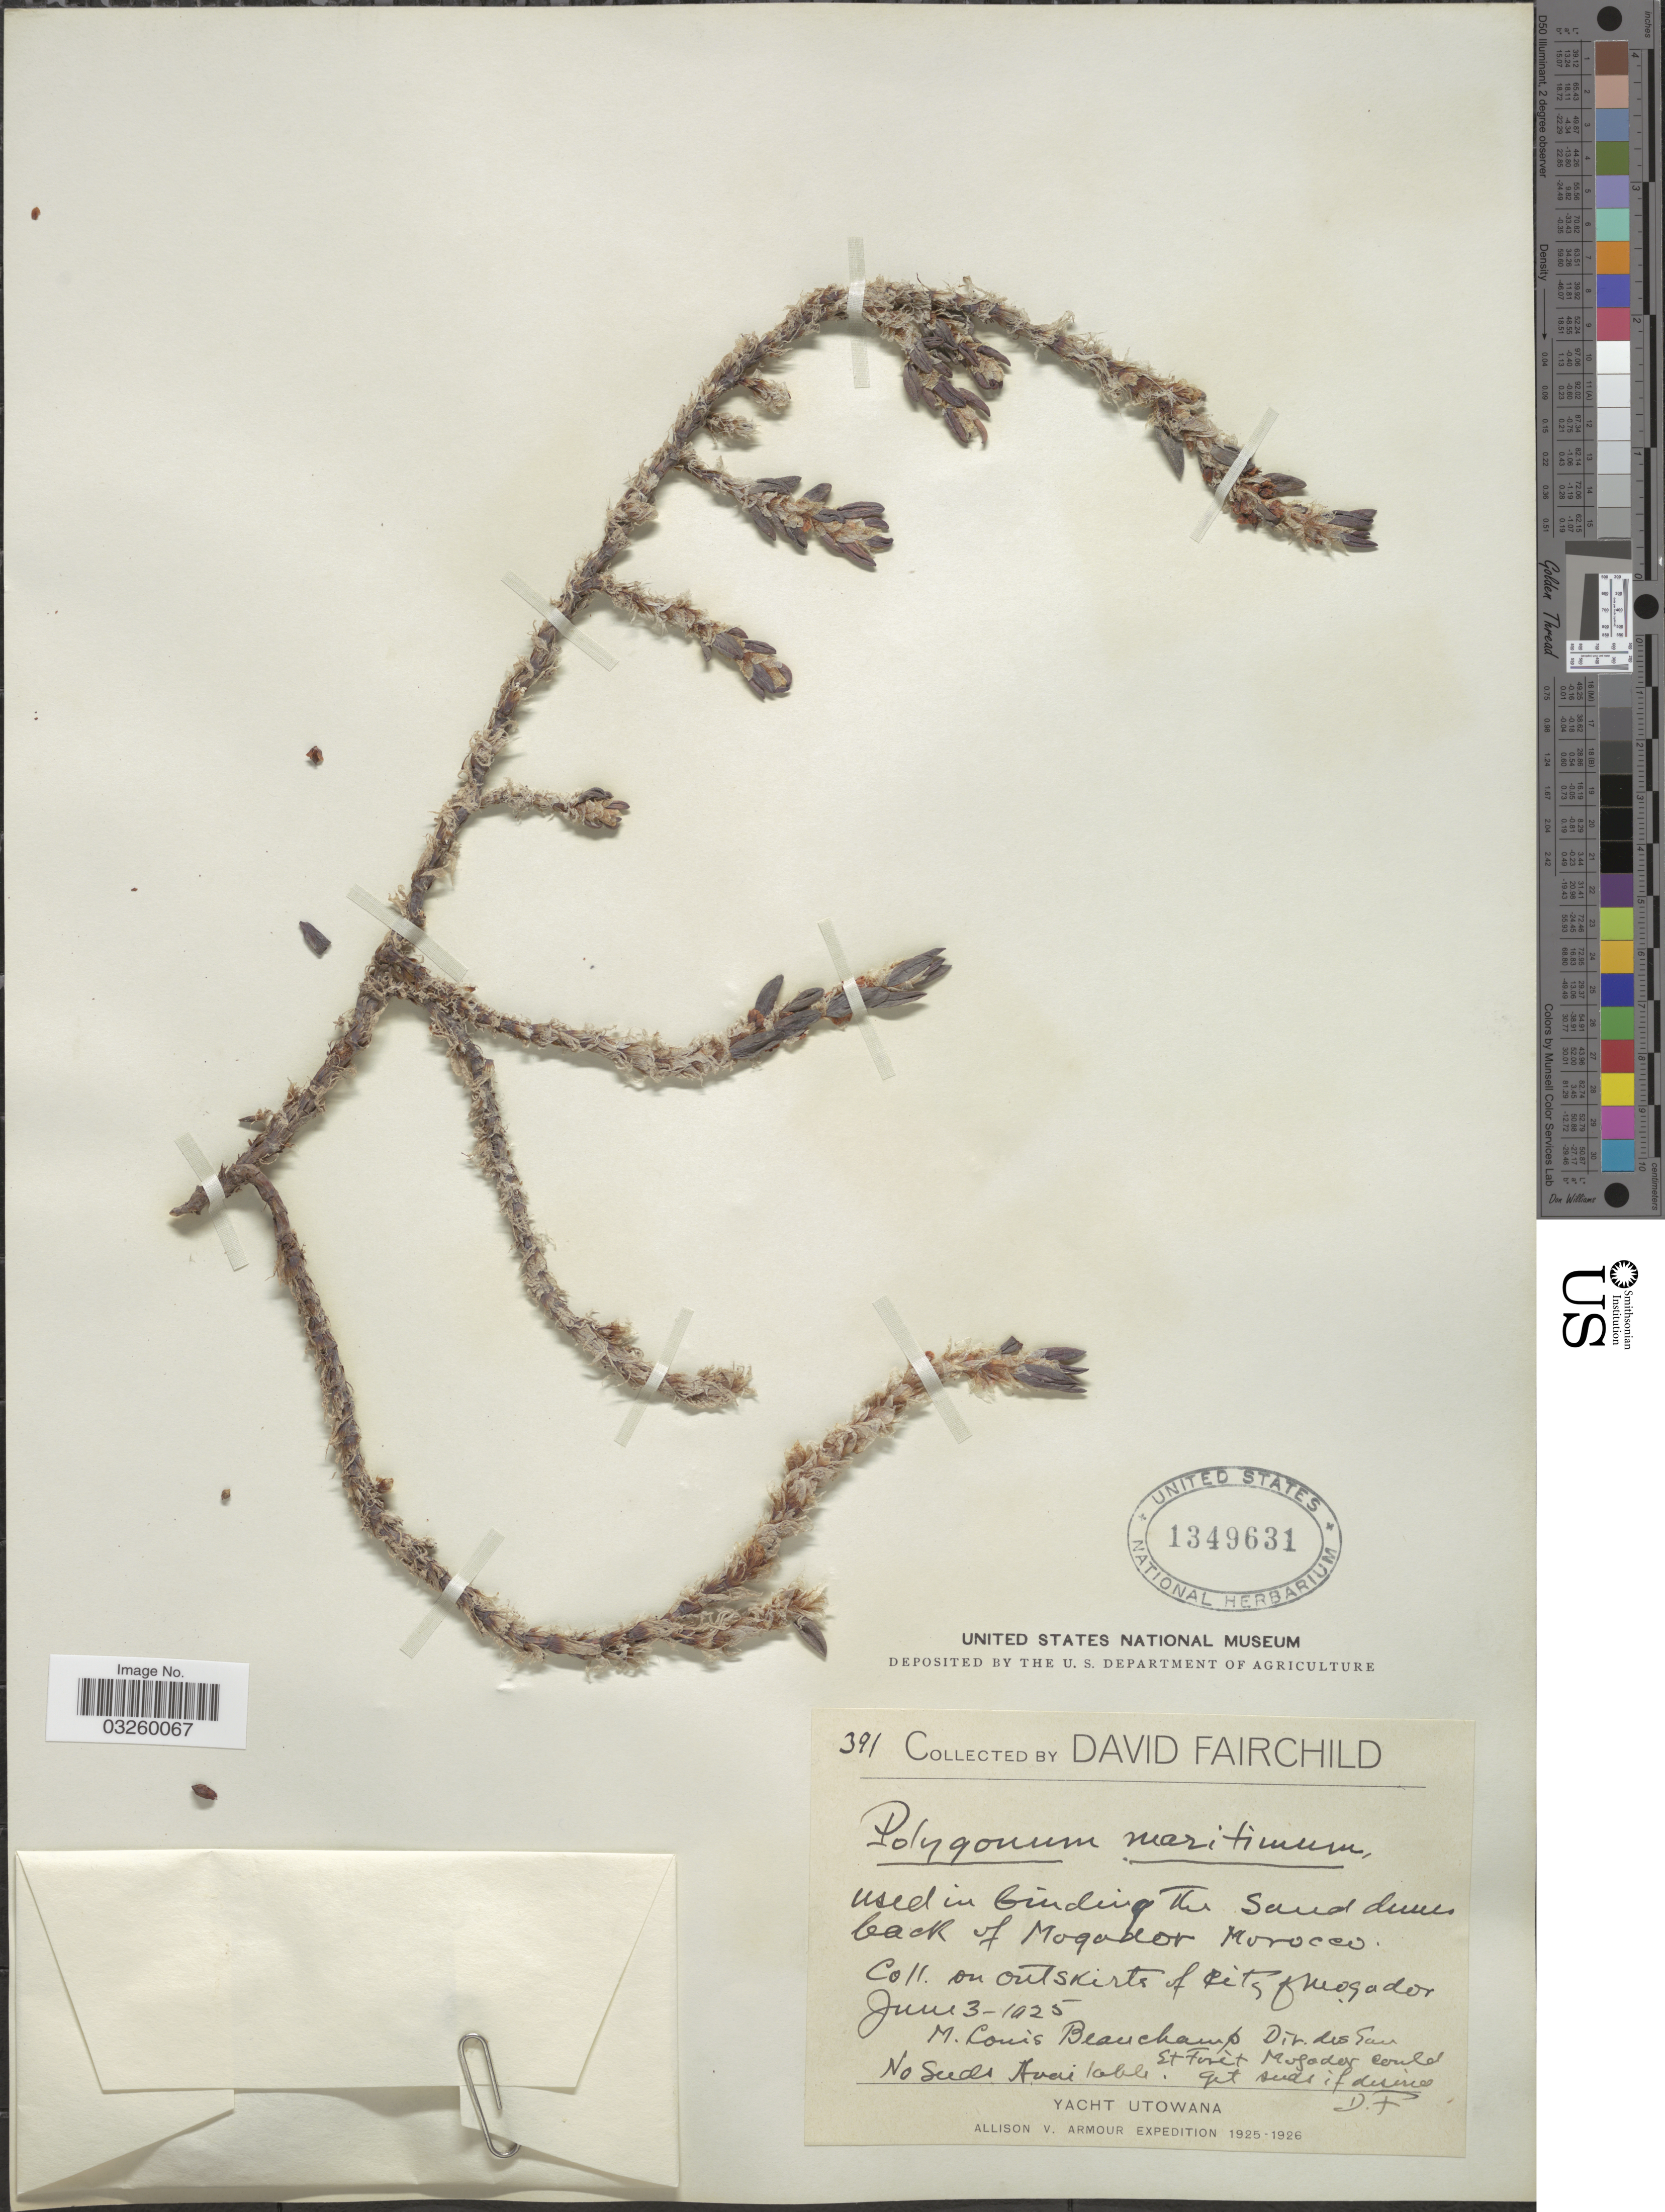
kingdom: Plantae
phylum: Tracheophyta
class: Magnoliopsida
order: Caryophyllales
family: Polygonaceae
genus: Polygonum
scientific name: Polygonum maritimum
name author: L.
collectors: D. Fairchild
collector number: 391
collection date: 1925-06-03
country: Morocco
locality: On outskirts of city of Mogador.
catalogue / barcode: US 1349631